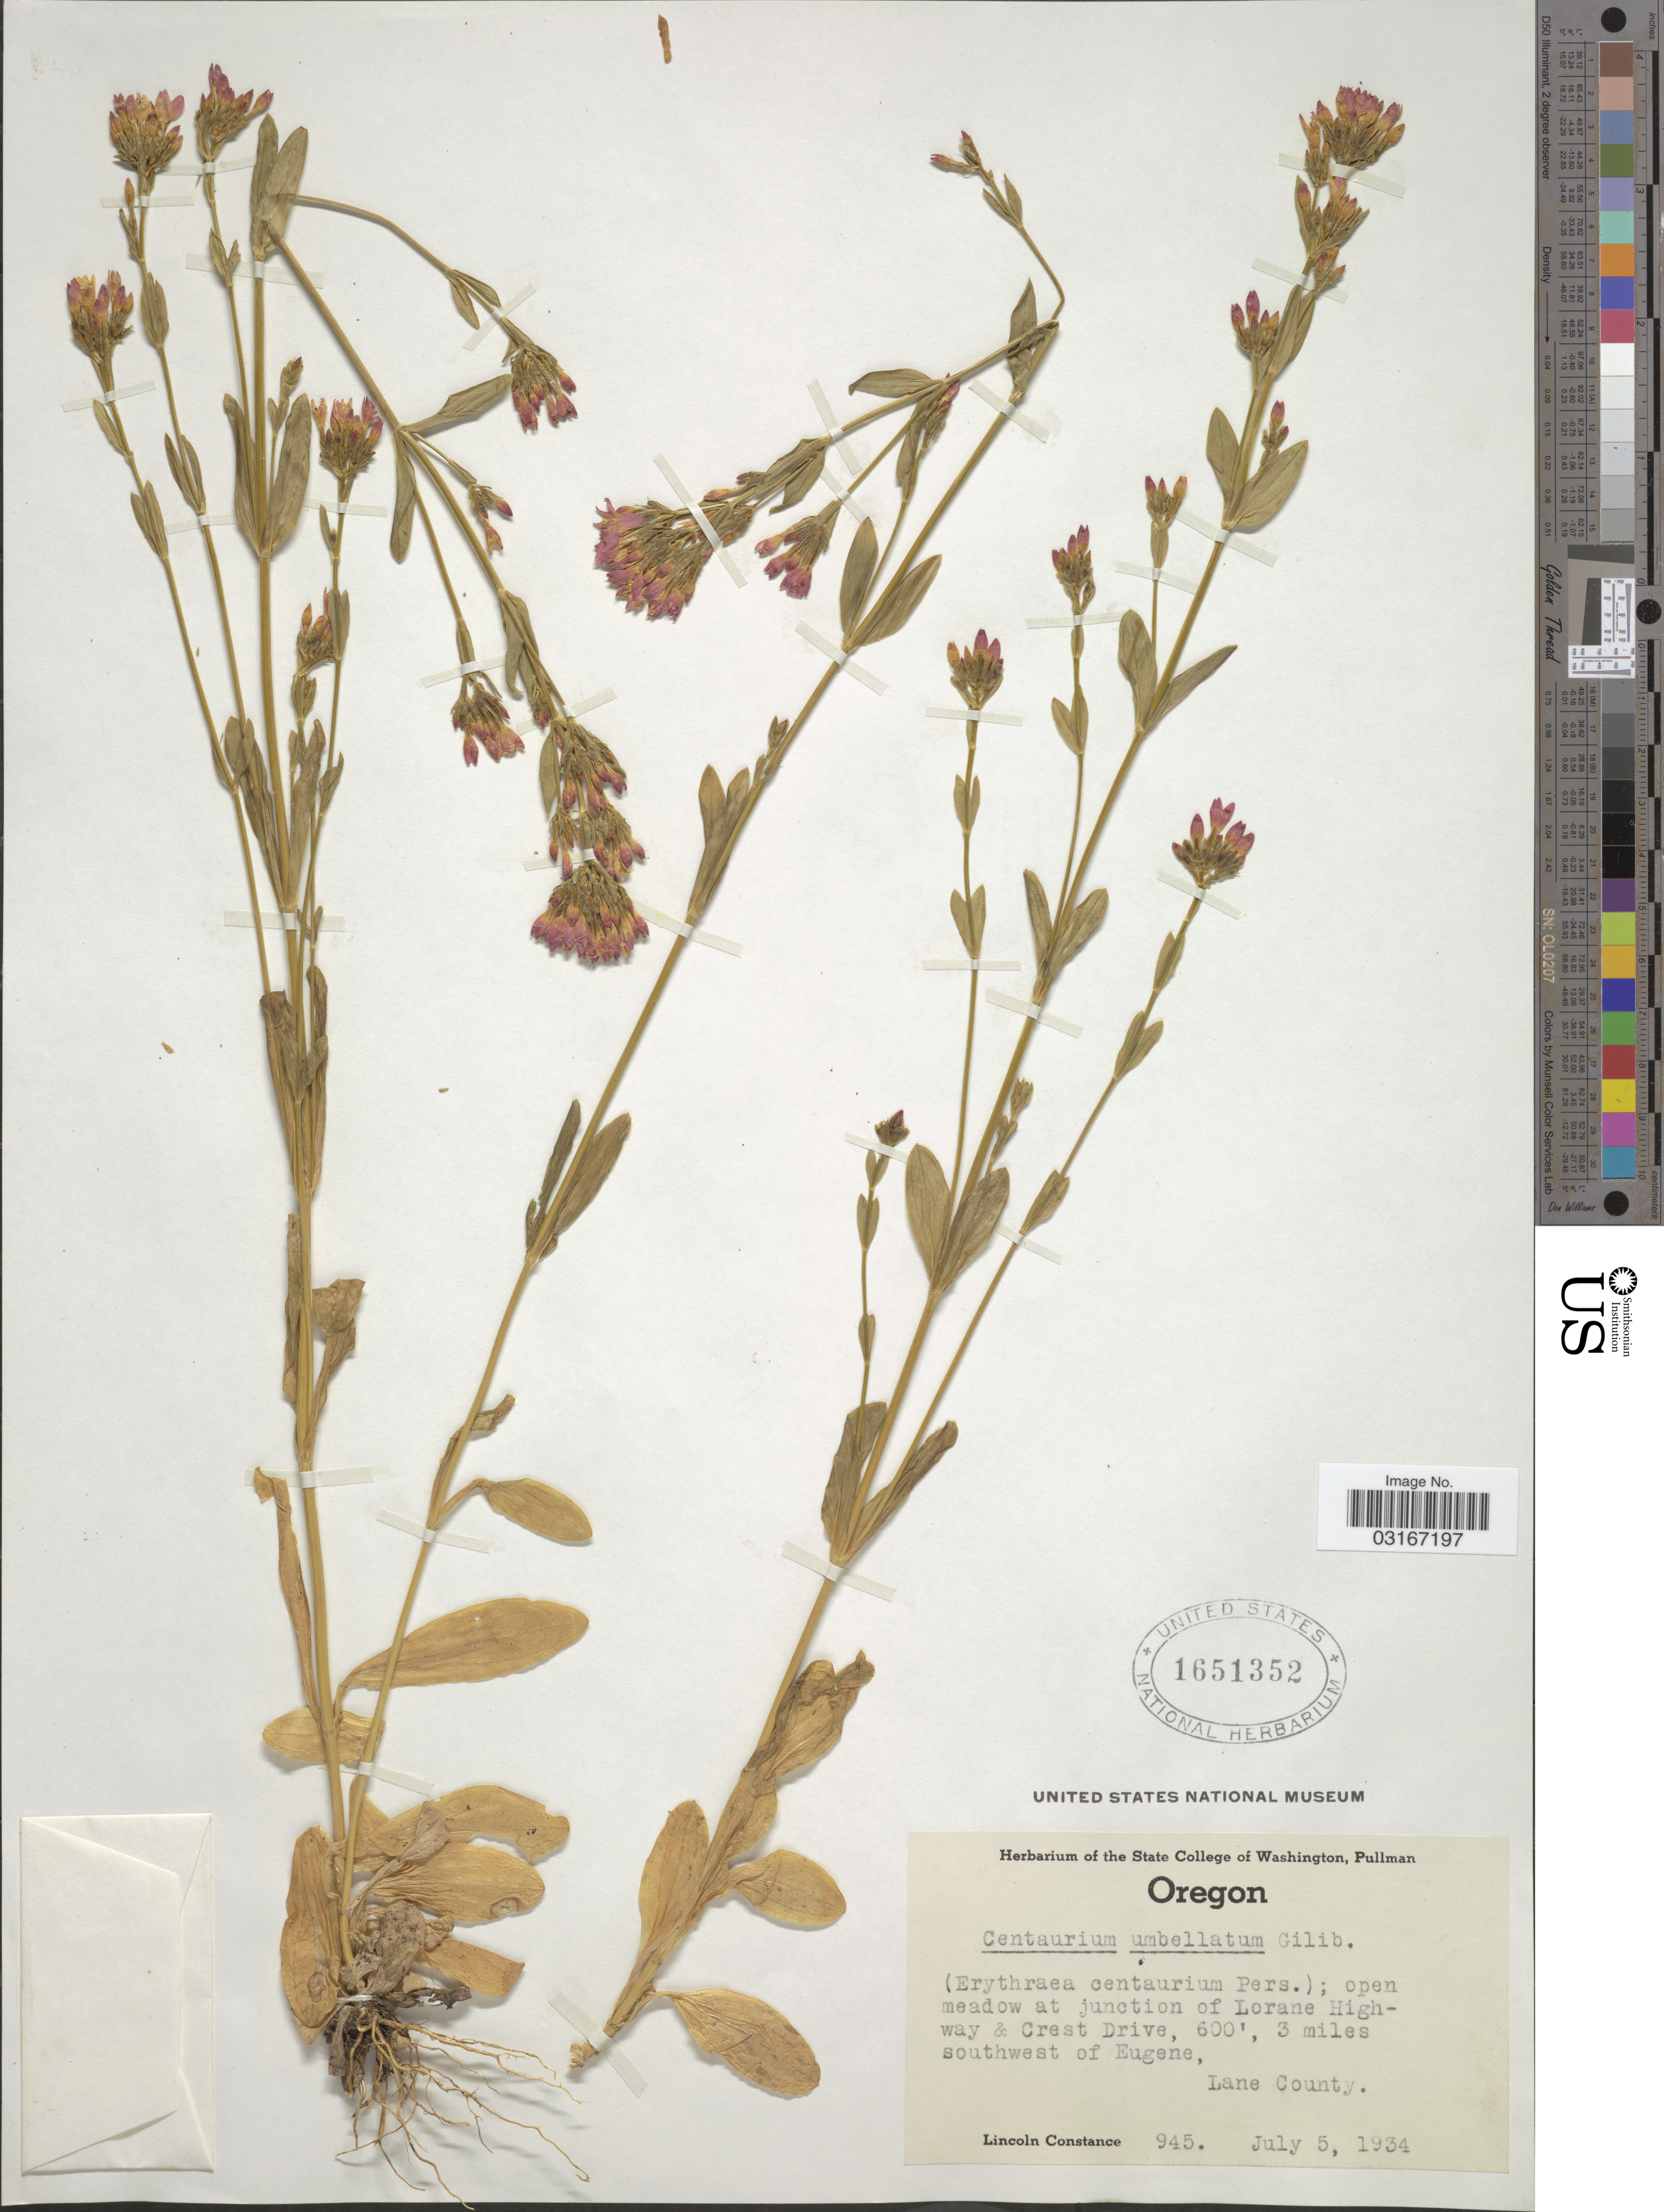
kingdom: Plantae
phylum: Tracheophyta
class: Magnoliopsida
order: Gentianales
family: Gentianaceae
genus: Centaurium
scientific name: Centaurium spicatum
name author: (L.) Fritsch ex Janch.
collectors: L. Constance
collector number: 945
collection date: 1934-07-05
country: United States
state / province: Oregon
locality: Open meadow at junction of Lorane Highway & Crest Drive, 3 miles southwest of Eugene, Lane County.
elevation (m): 183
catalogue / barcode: US 1651352